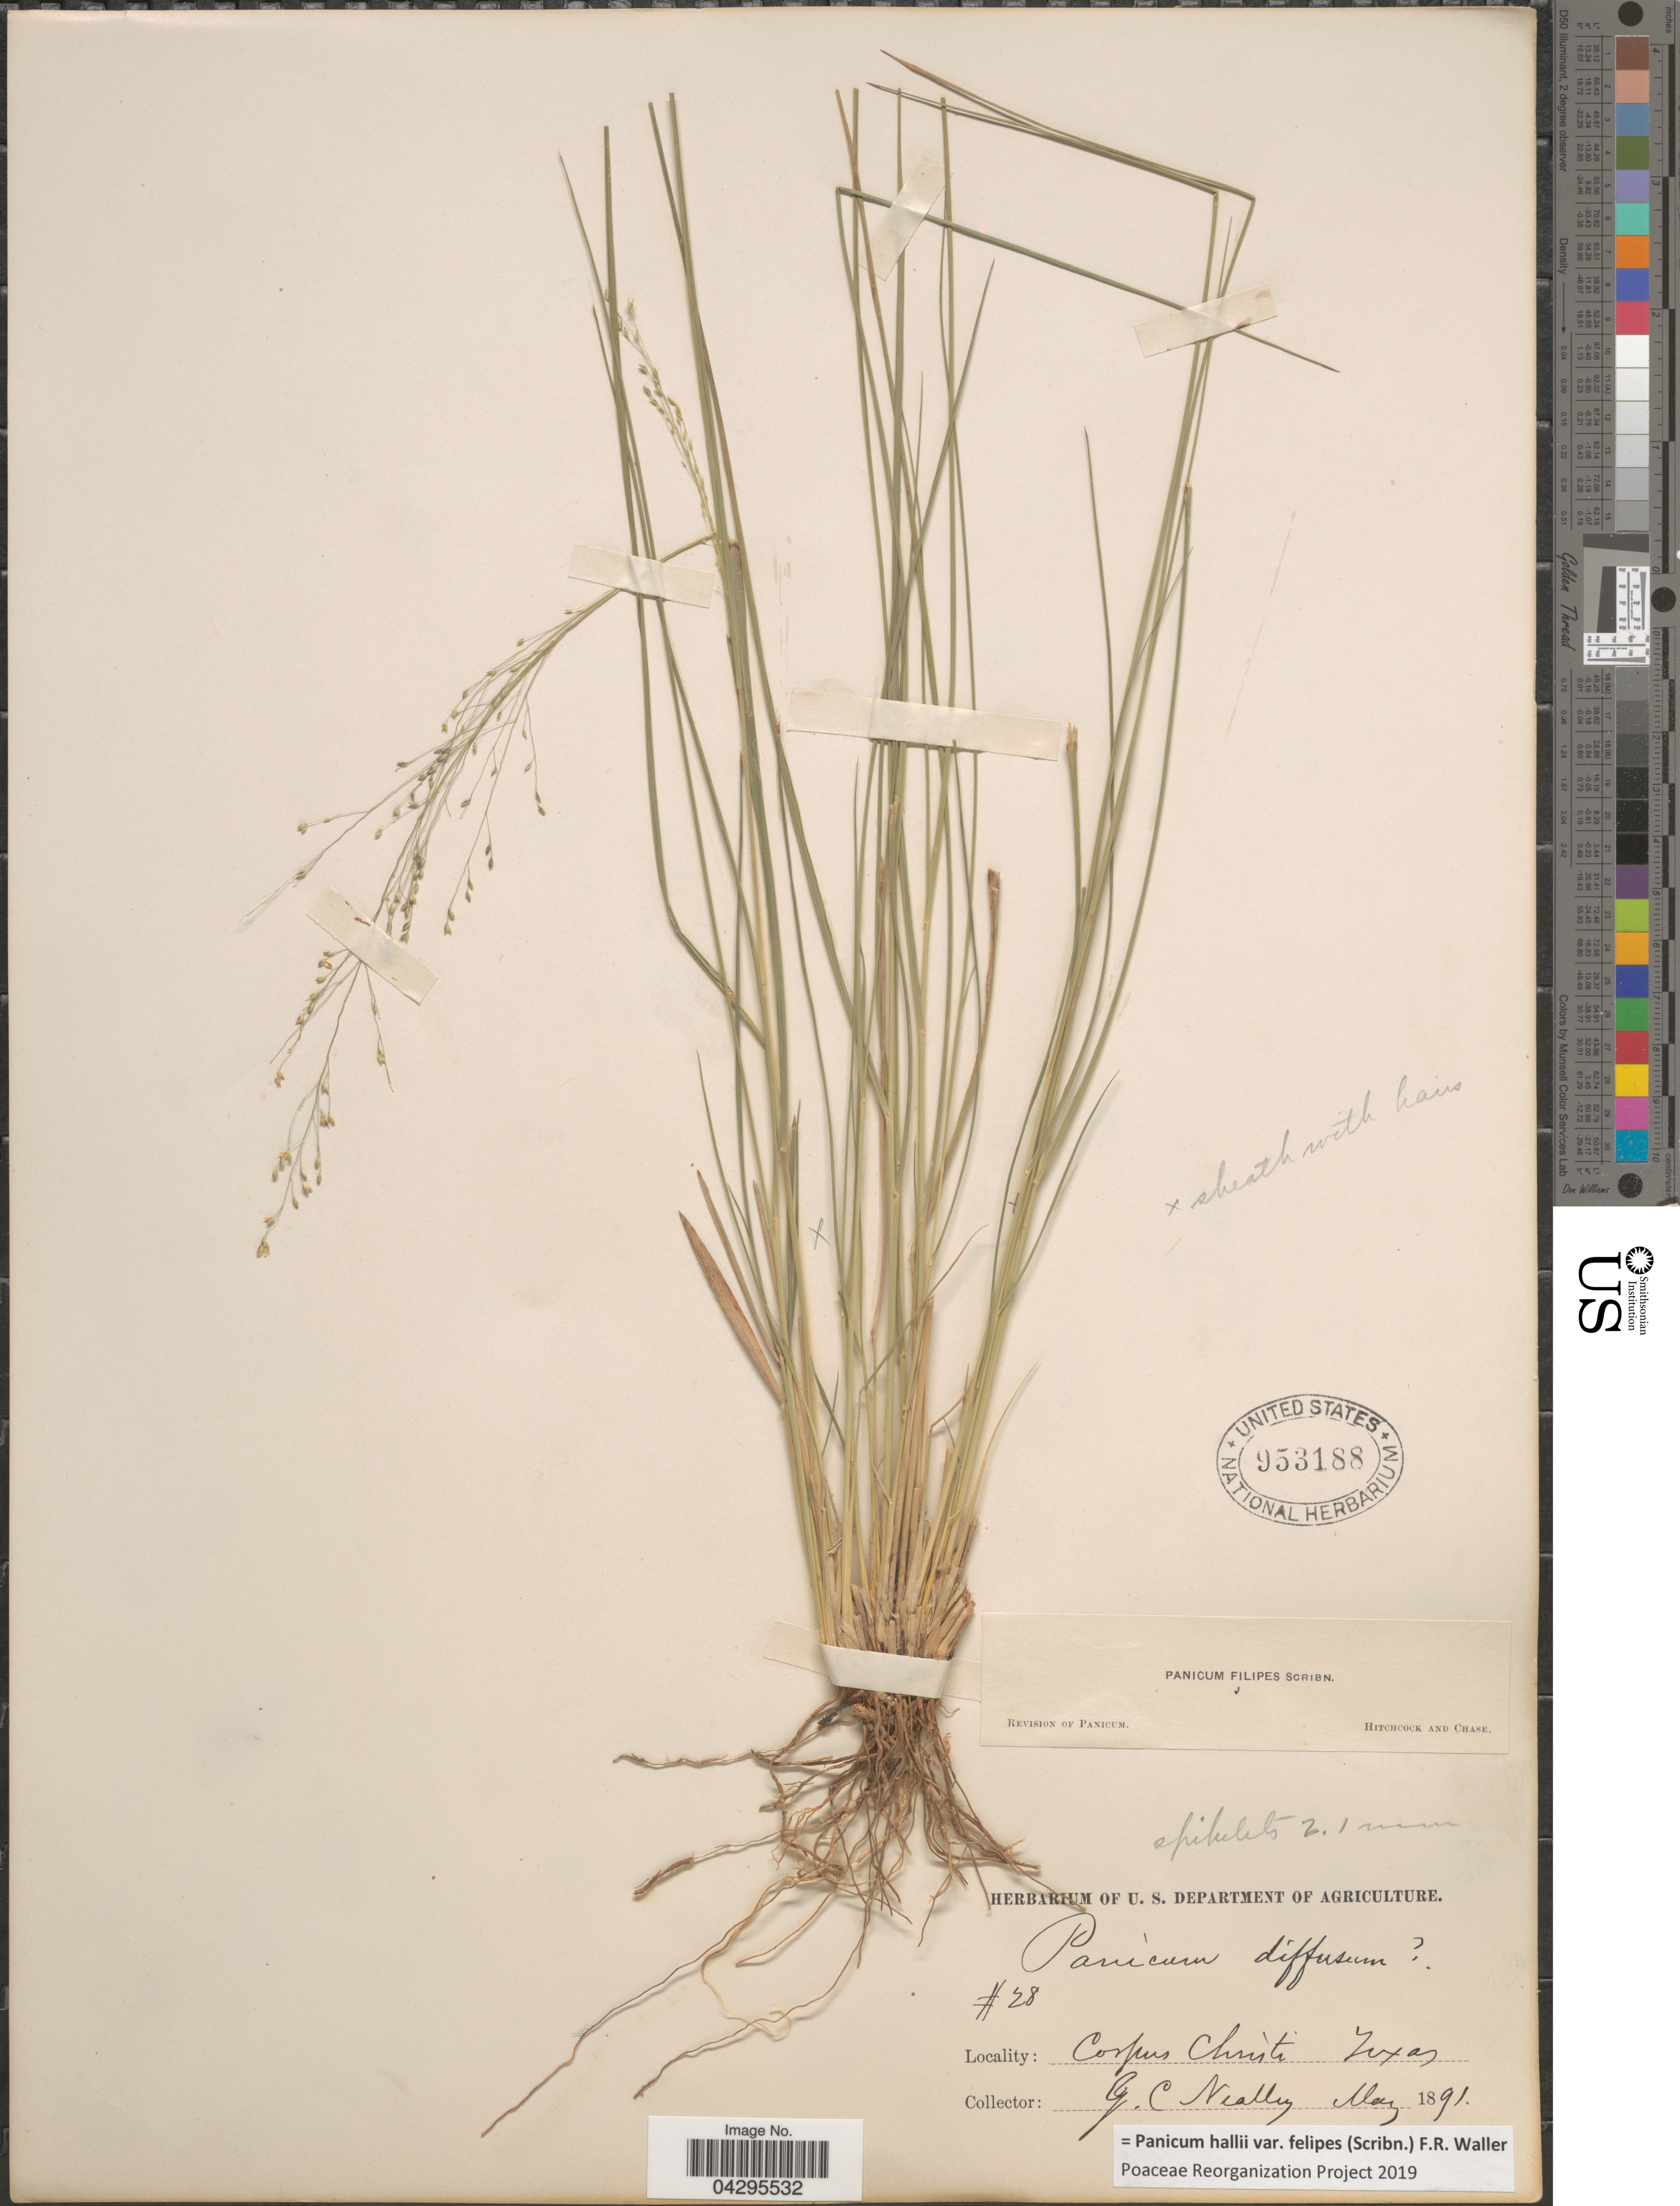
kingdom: Plantae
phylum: Tracheophyta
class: Liliopsida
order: Poales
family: Poaceae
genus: Panicum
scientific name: Panicum hallii var. felipes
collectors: G. C. Nealley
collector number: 28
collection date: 1891-05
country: United States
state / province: Texas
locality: Corpus Christi.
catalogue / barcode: US 953188